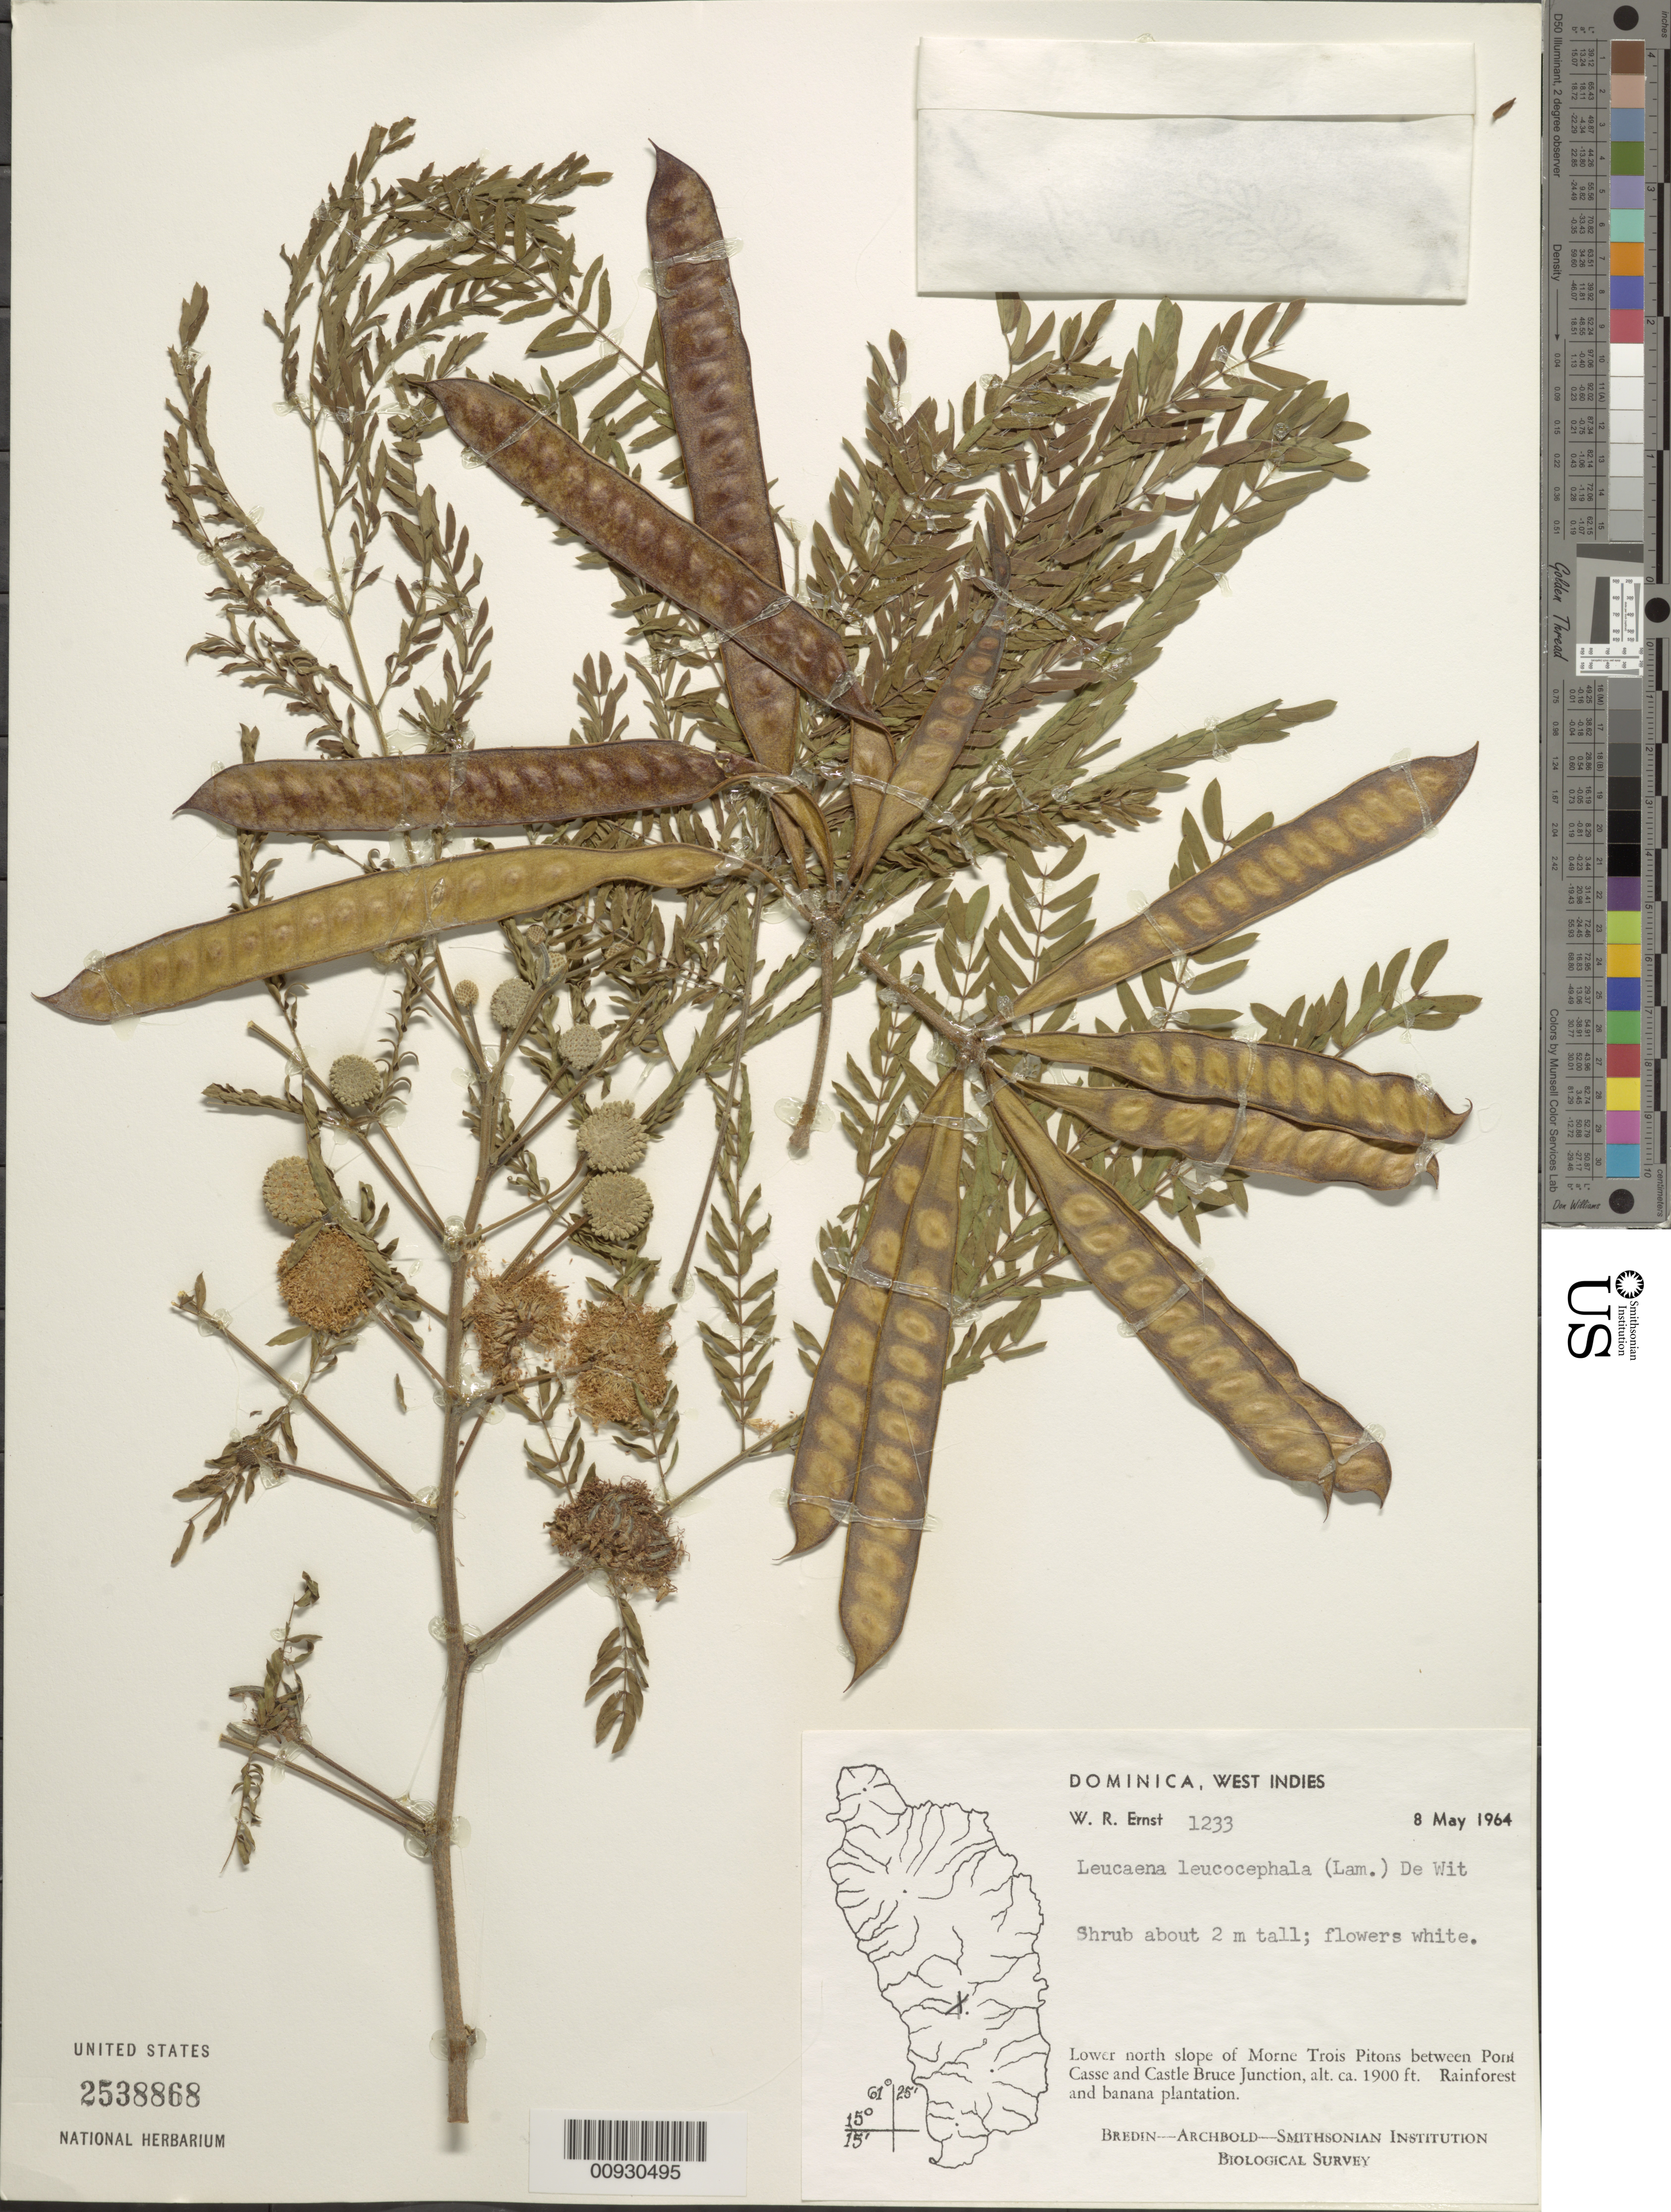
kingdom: Plantae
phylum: Tracheophyta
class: Magnoliopsida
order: Fabales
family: Fabaceae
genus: Leucaena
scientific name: Leucaena leucocephala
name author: (Lam.) de Wit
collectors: W. R. Ernst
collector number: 1233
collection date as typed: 08 May 1964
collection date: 1964-05-08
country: Dominica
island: Dominica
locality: Lower N slope of Morne Trois Pitons between Pont Casse and Castle Bruce Junction, alt. ca. 1900 ft. rainforest and banana plantation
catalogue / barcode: US 2538868